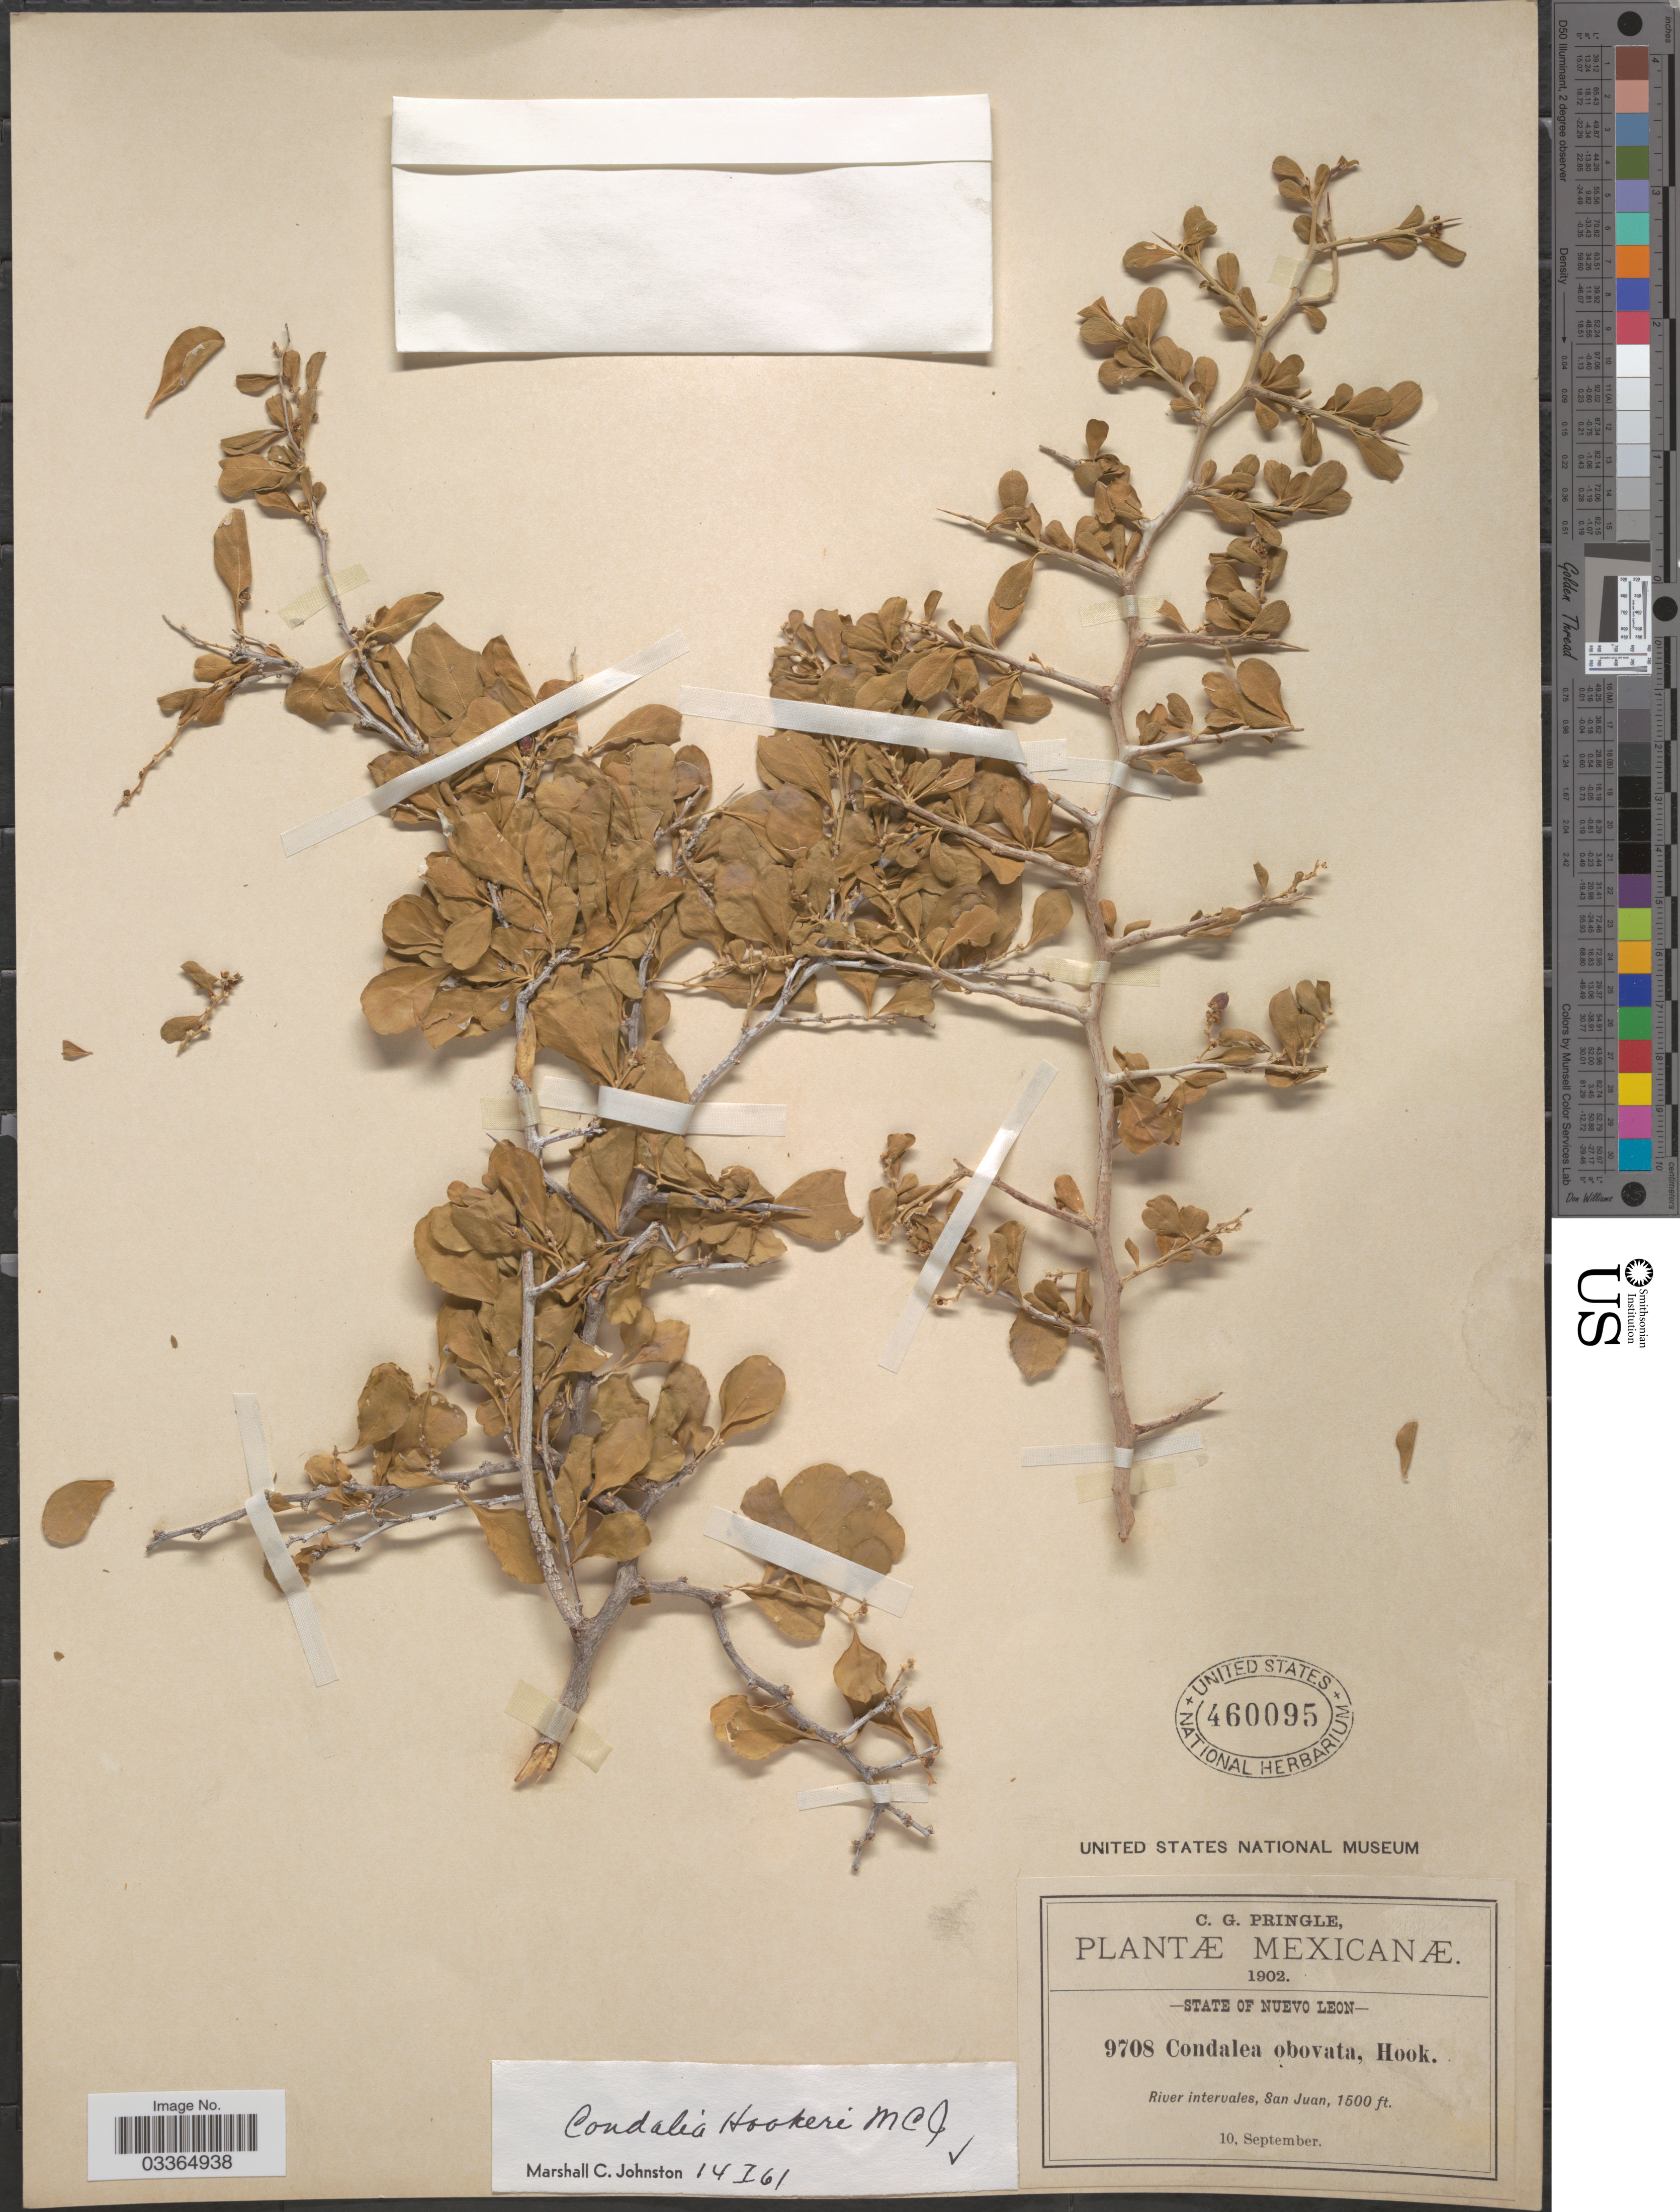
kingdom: Plantae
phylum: Tracheophyta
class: Magnoliopsida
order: Rosales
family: Rhamnaceae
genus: Condalia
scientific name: Condalia hookeri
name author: M.C. Johnst.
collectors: C. G. Pringle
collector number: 9708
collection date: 1902-09-10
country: Mexico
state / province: Nuevo León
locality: River intervales, San Juan.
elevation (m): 457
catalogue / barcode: US 460095